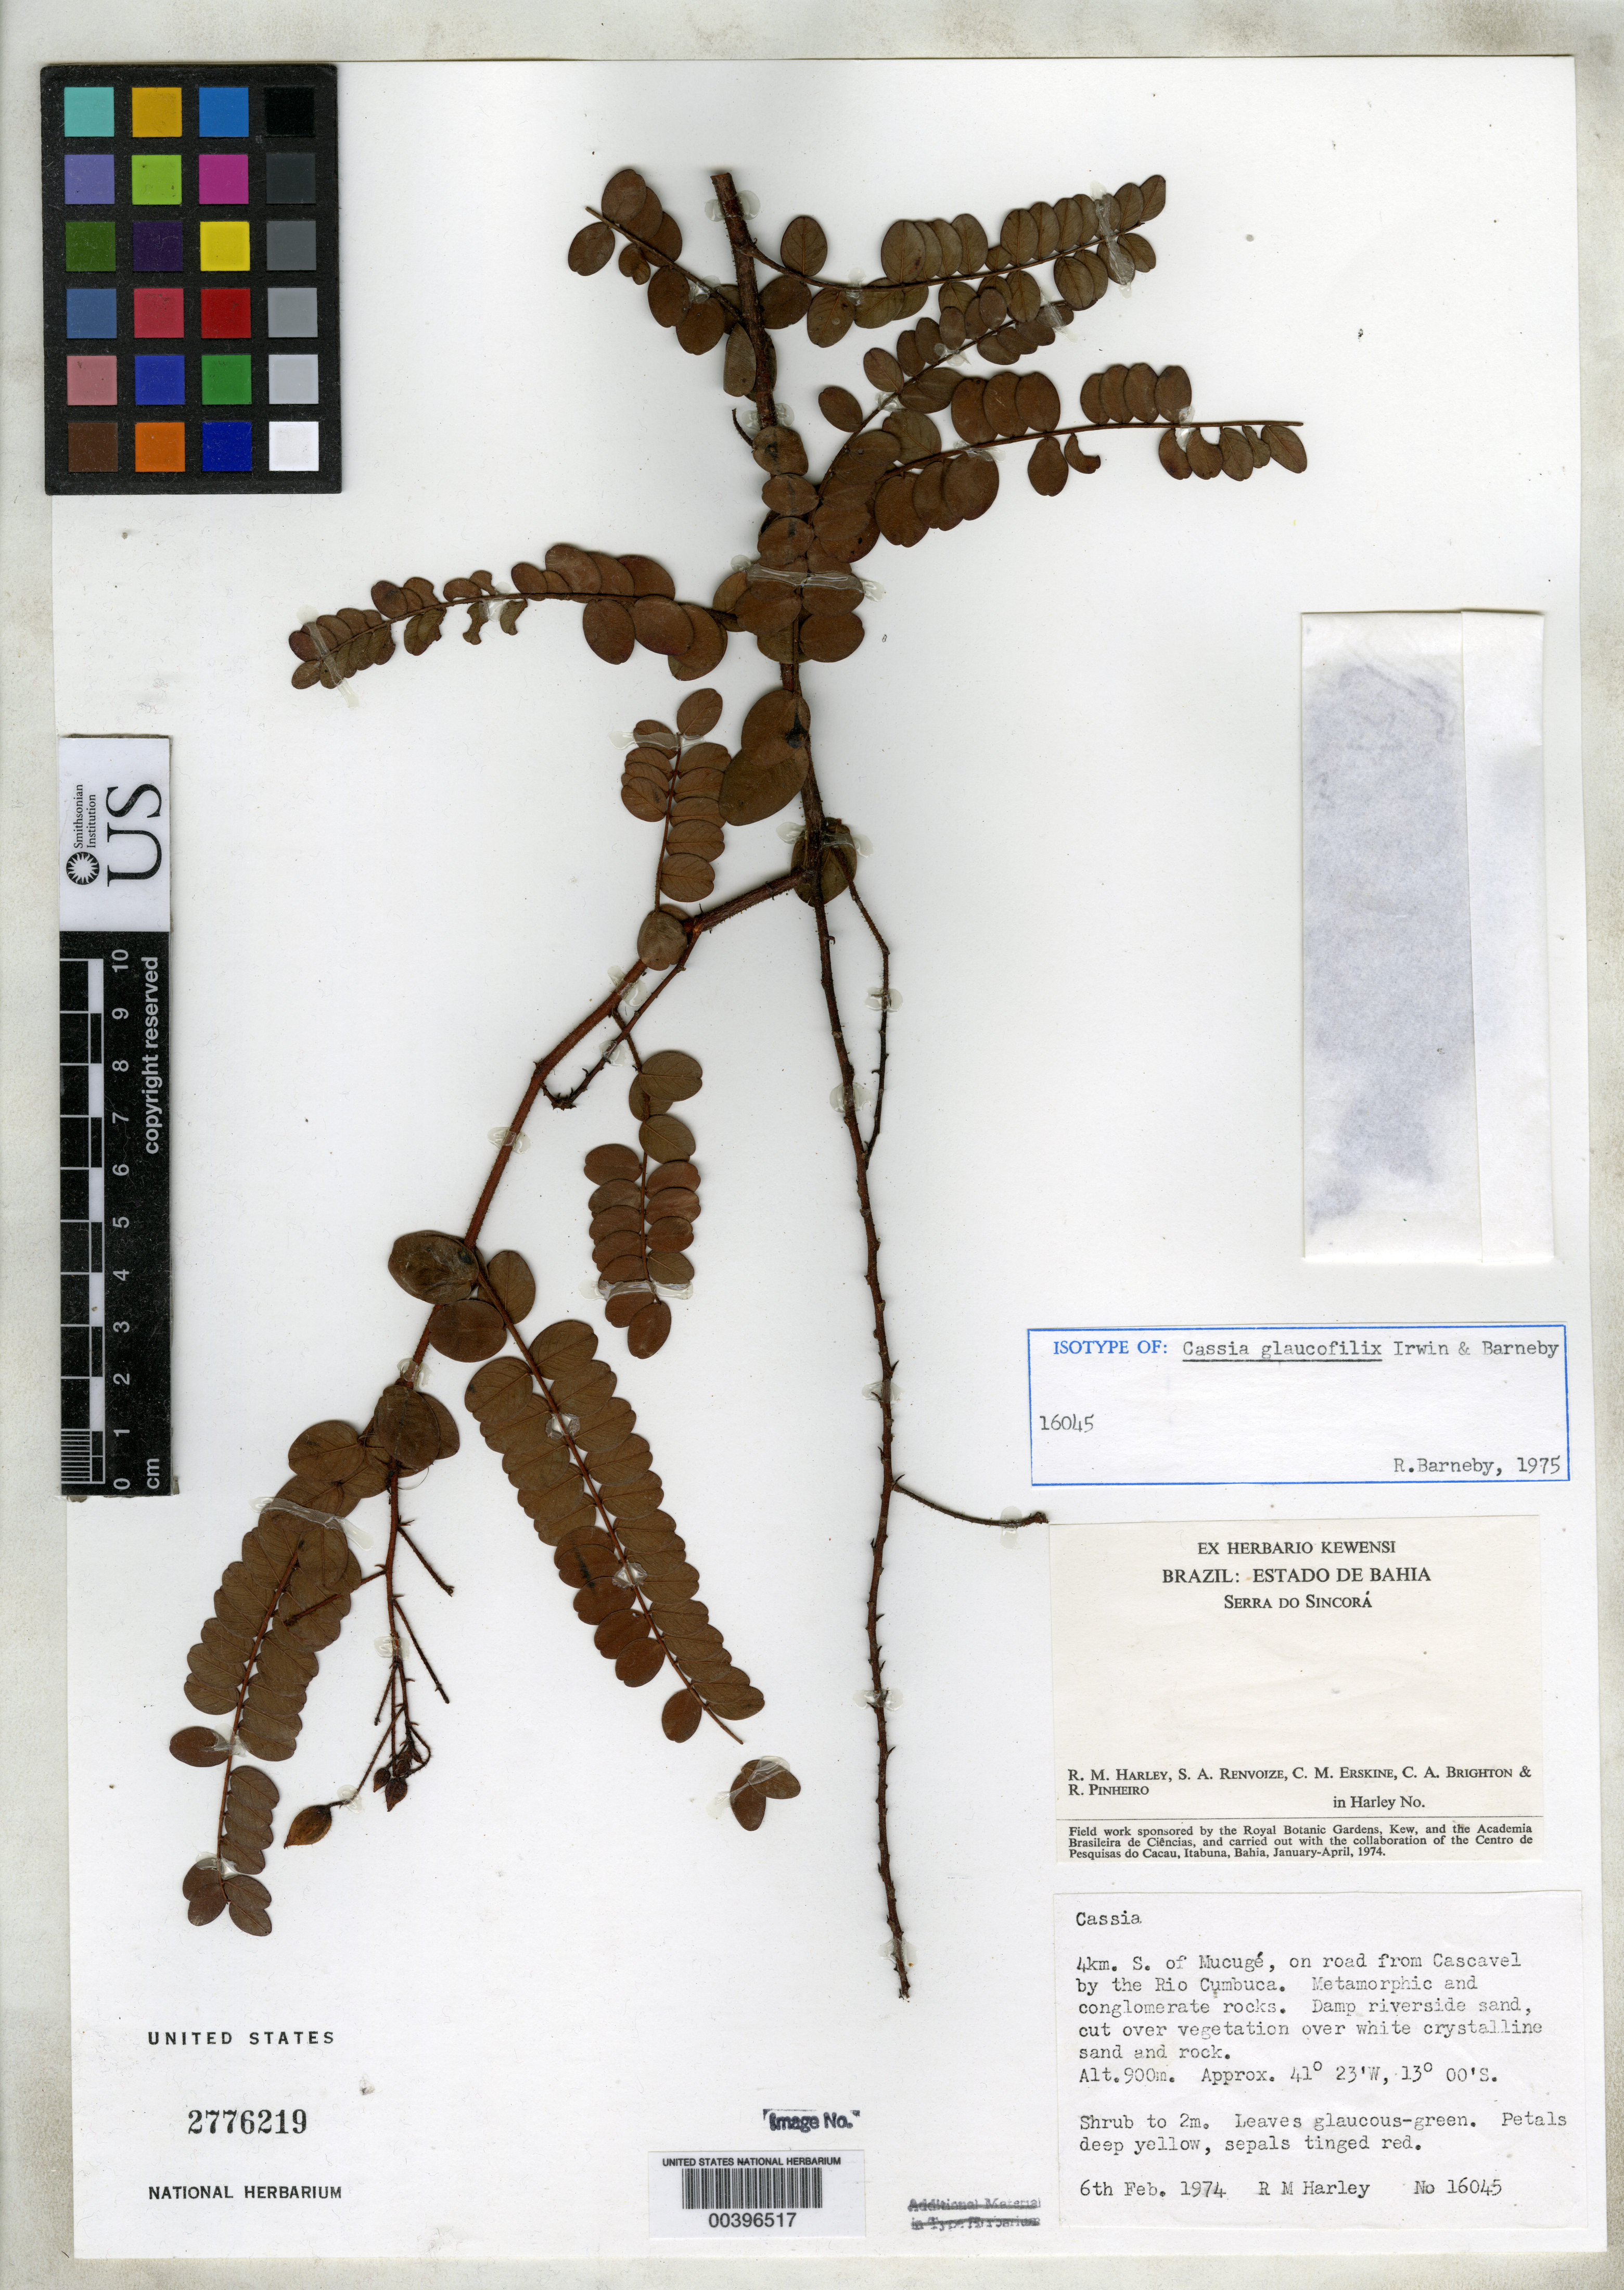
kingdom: Plantae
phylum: Tracheophyta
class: Magnoliopsida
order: Fabales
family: Fabaceae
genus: Cassia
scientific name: Cassia glaucofilix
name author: H.S. Irwin & Barneby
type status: Isotype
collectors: R. M. Harley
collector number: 16045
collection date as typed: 06 Feb 1974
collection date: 1974-02-06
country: Brazil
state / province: Bahia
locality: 4 km S. of Mucuge, on road from Cascavel by the Rio Cumbuca.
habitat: Metamorphic and conglomerate rocks. Damp riverside sand, cut over vegetation over white crystalline sand and rock.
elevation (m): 900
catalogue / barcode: US 2776219